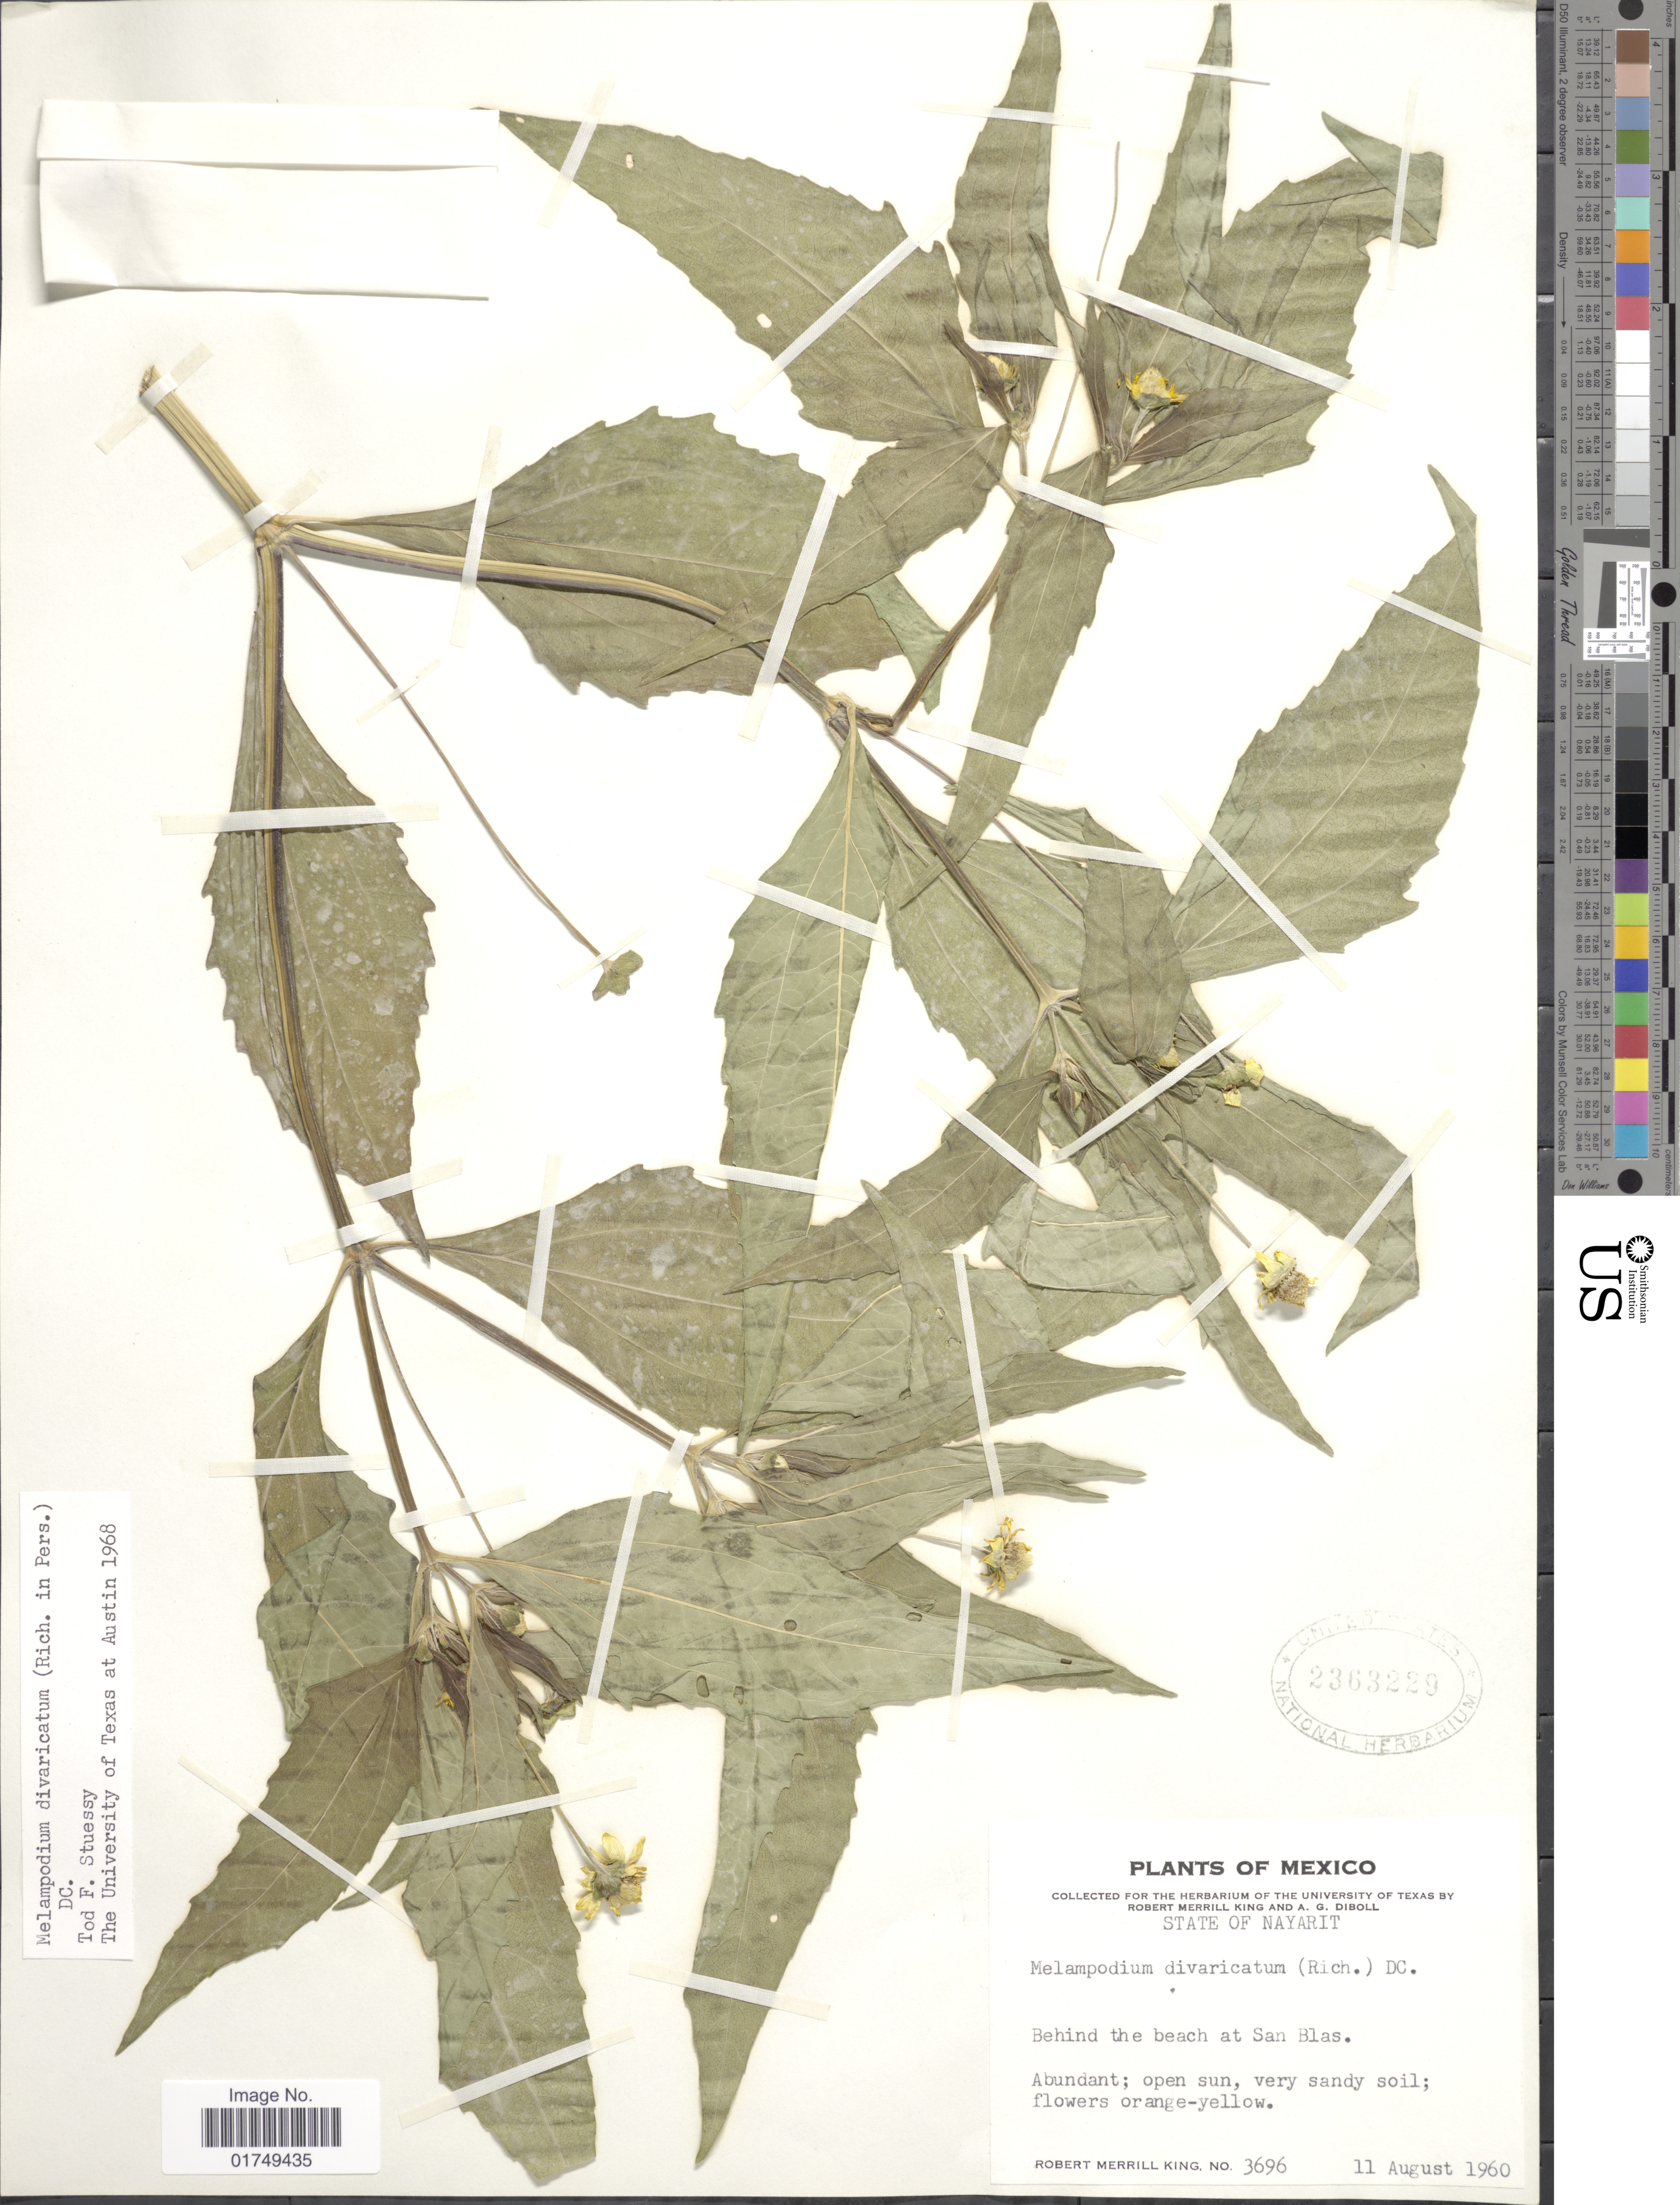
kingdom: Plantae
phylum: Tracheophyta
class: Magnoliopsida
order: Asterales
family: Asteraceae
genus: Melampodium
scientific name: Melampodium divaricatum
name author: (Rich.) DC.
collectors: R. M. King & A. Diboll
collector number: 3696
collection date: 1960-08-11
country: Mexico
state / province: Nayarit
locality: Behind the beach at San Blas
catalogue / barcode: US 2363229